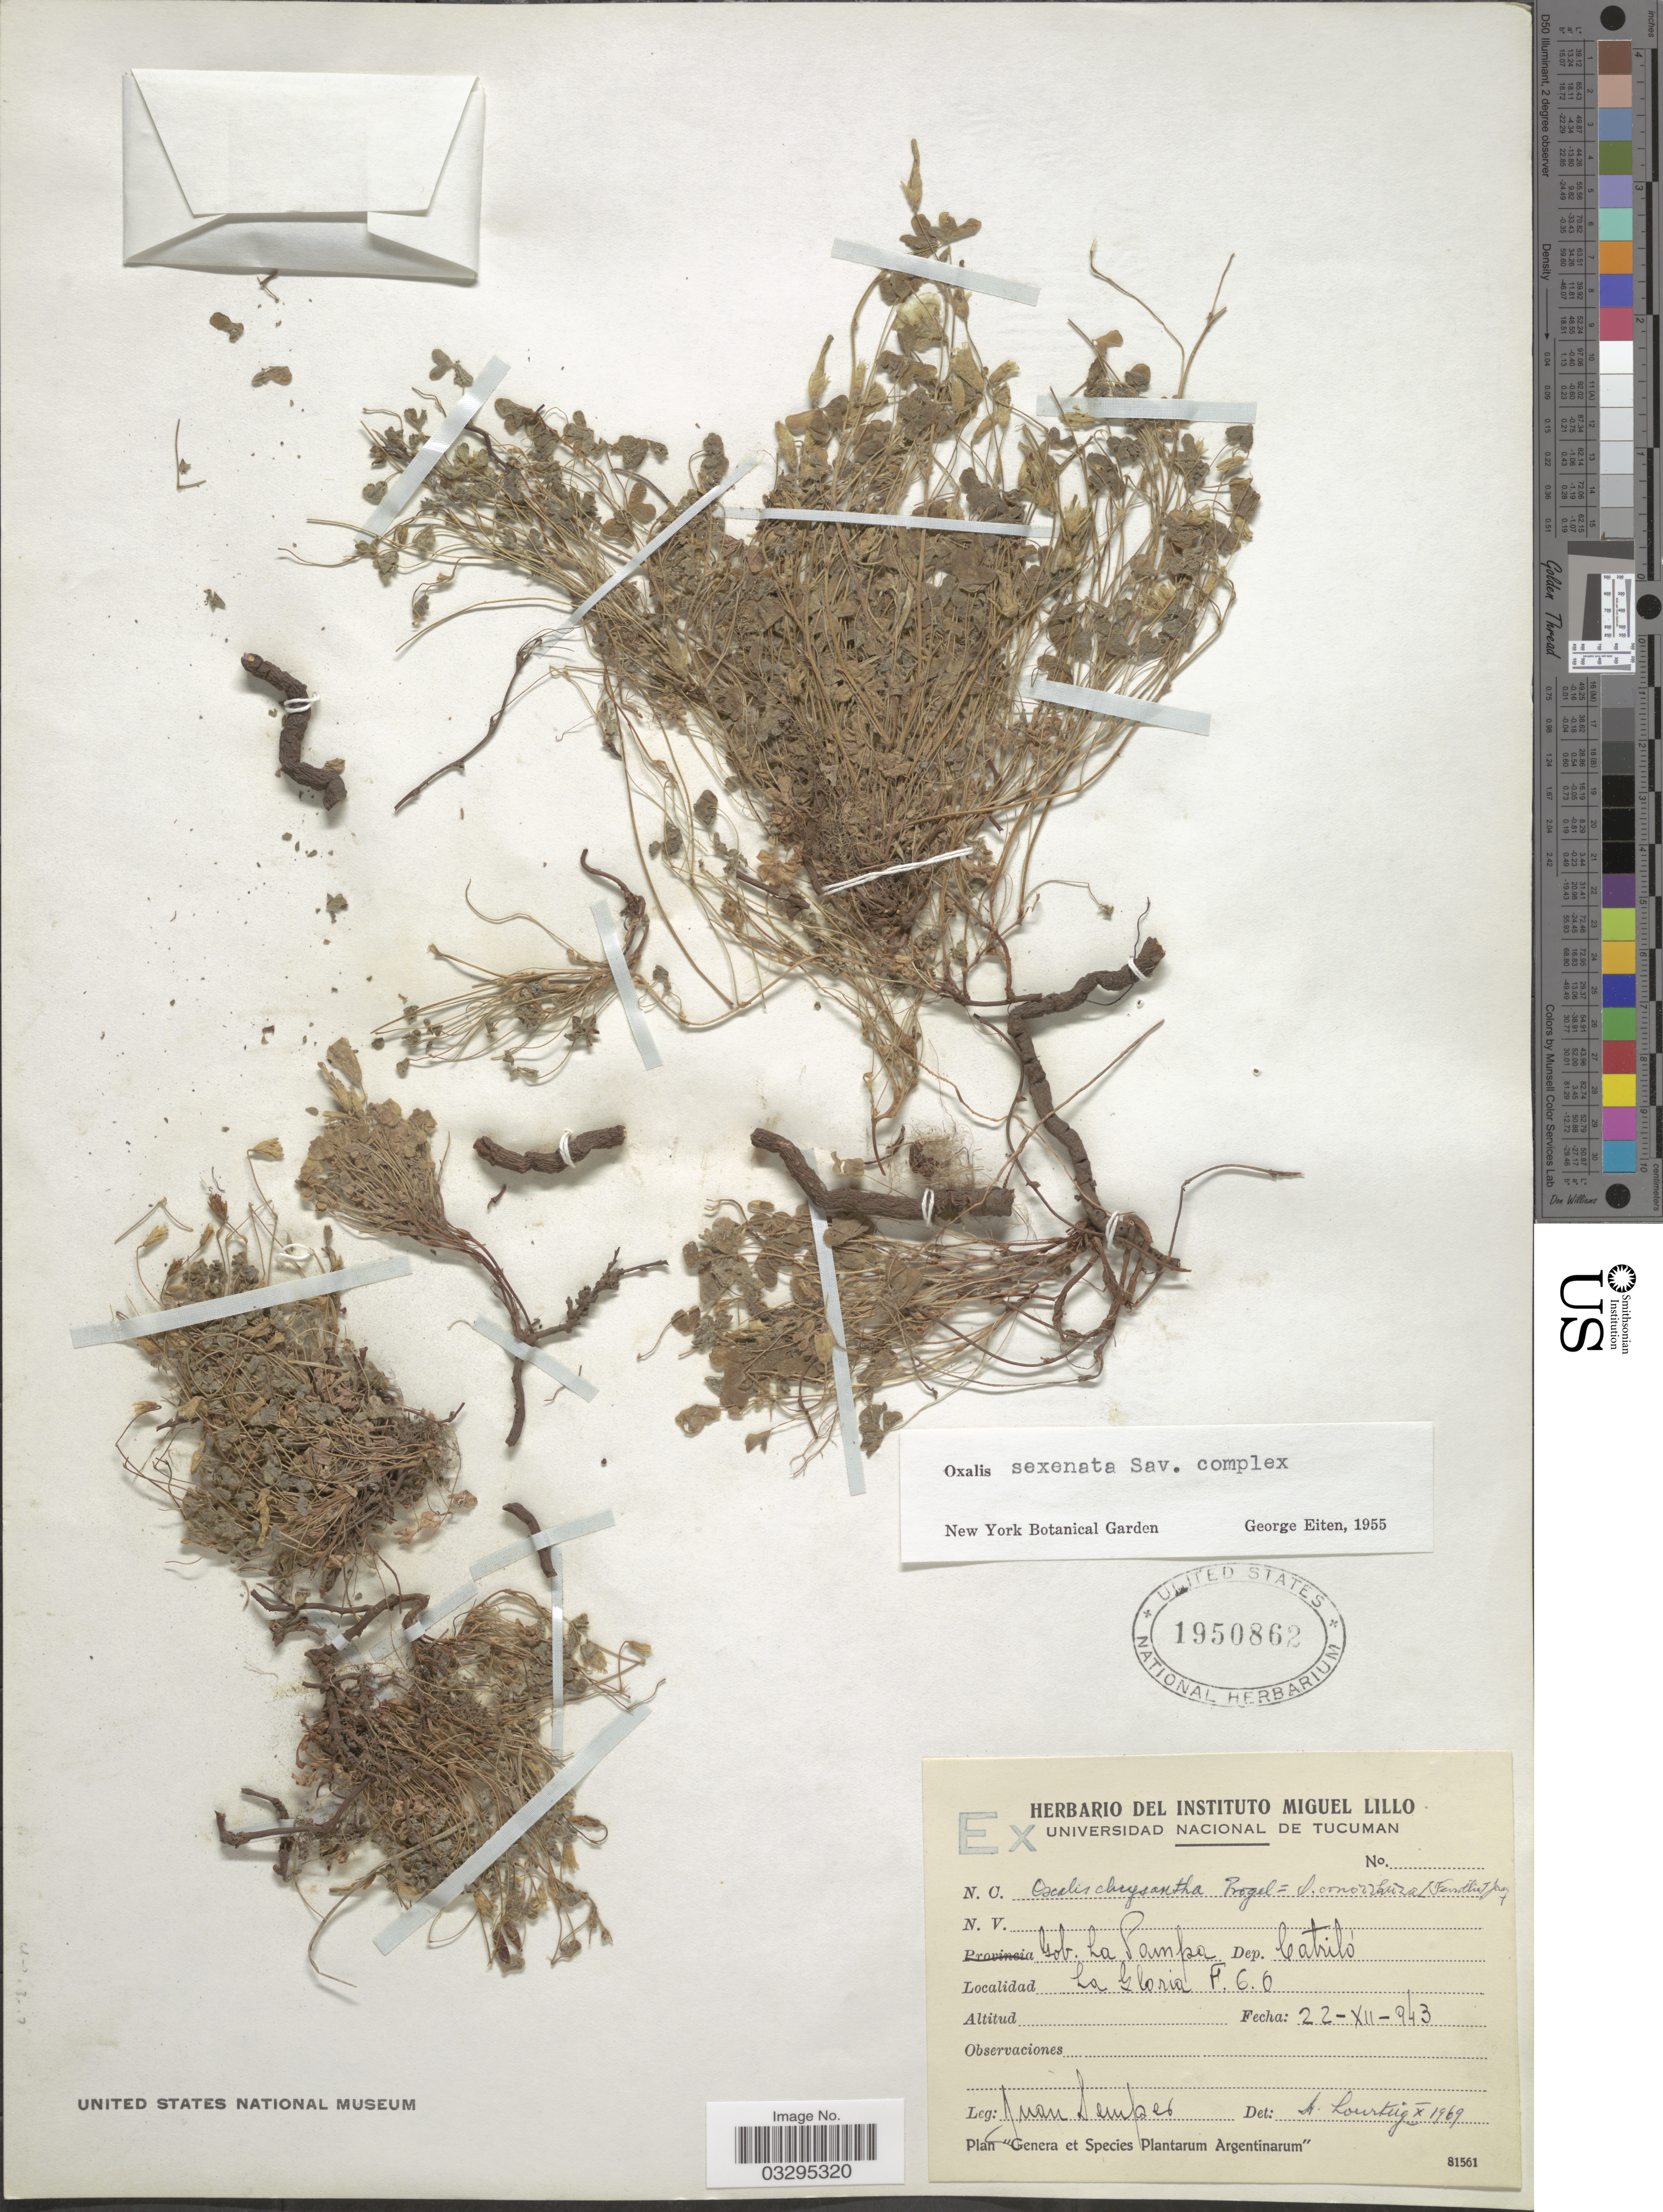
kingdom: Plantae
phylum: Tracheophyta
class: Magnoliopsida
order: Oxalidales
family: Oxalidaceae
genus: Oxalis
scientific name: Oxalis conorrhiza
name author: Jacq.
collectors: J. Semper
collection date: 1943-12-22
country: Argentina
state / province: La Pampa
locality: Gob. La Pampa. Dep. Catriló. La Gloria F.C.O.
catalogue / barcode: US 1950862